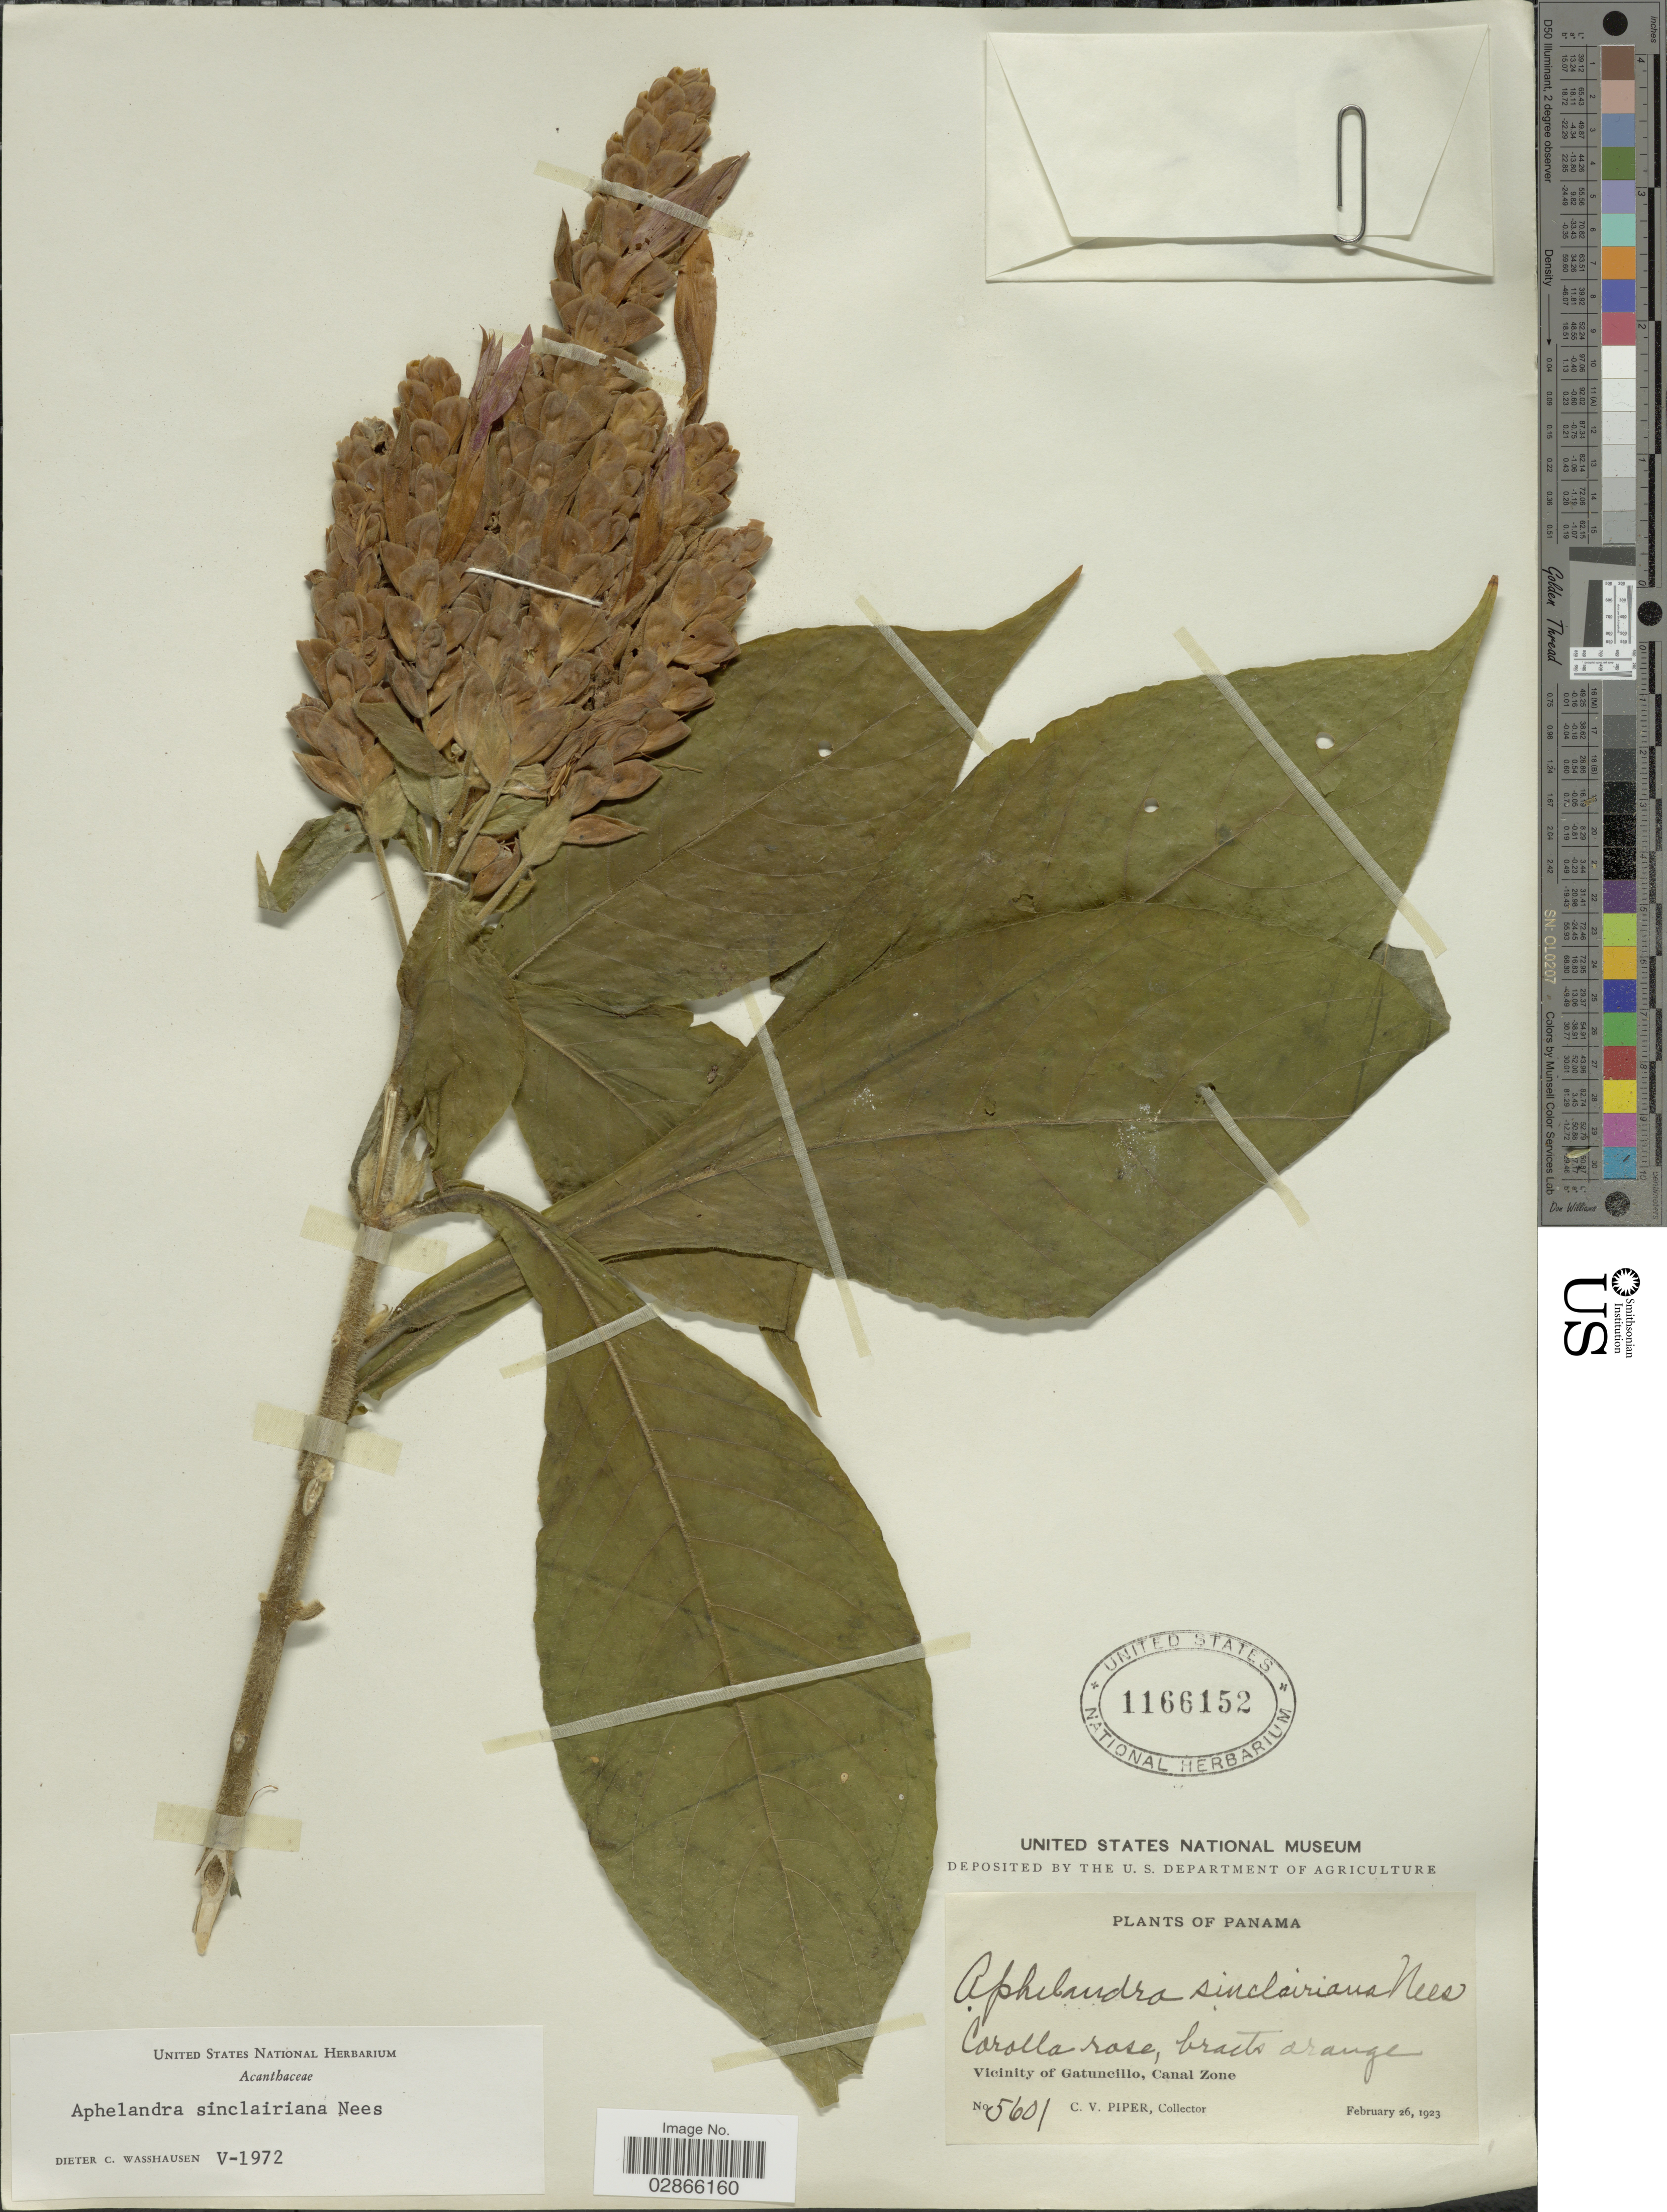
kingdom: Plantae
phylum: Tracheophyta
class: Magnoliopsida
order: Lamiales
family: Acanthaceae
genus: Aphelandra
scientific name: Aphelandra sinclairiana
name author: Nees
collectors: C. V. Piper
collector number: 5601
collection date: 1923-02-26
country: Panama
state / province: Colón / Panamá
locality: Vicinity of Gatuncillo. Canal Zone.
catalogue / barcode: US 1166152